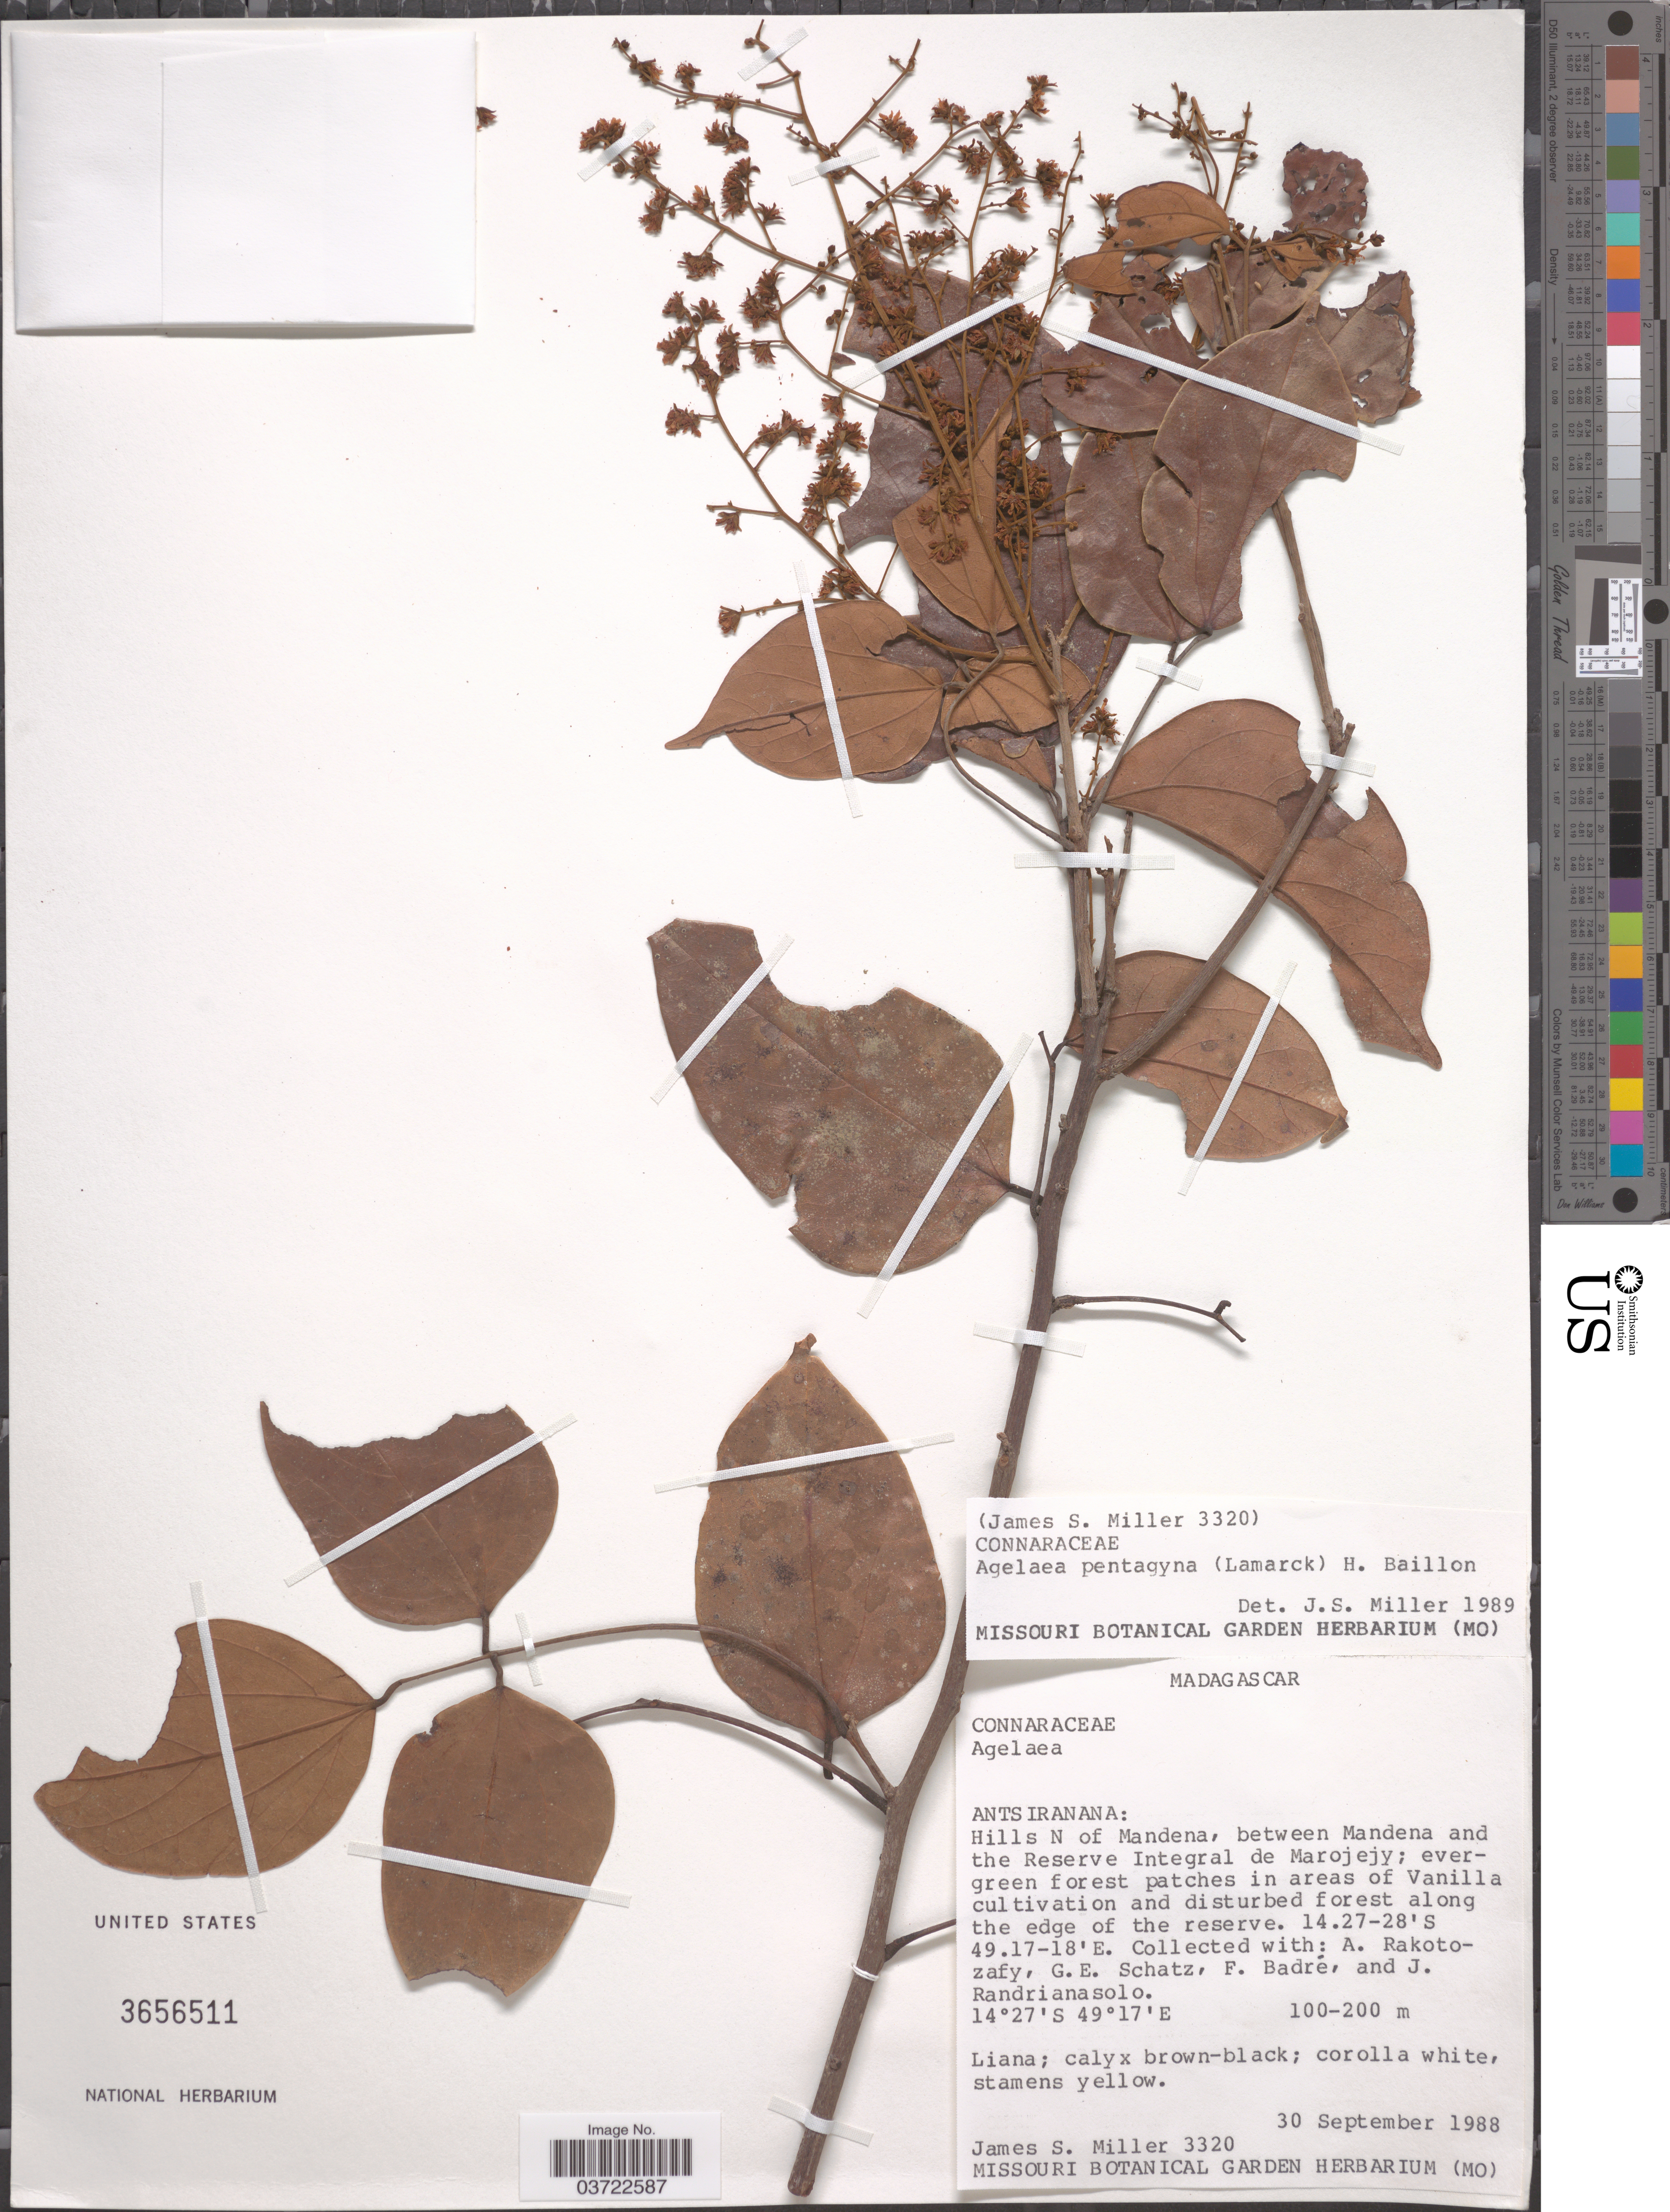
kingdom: Plantae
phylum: Tracheophyta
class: Magnoliopsida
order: Oxalidales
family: Connaraceae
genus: Agelaea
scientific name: Agelaea pentagyna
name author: (Lam.) Baill.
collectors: J. S. Miller, A. Rakotozafy, G. Schatz, F. Badré & J. Randrianasolo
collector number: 3320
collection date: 1988-09-30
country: Madagascar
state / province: Sava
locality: Hills N of Mandena, between Mandena and the Reserve Integral de Marojejy.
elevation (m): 100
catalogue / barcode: US 3656511